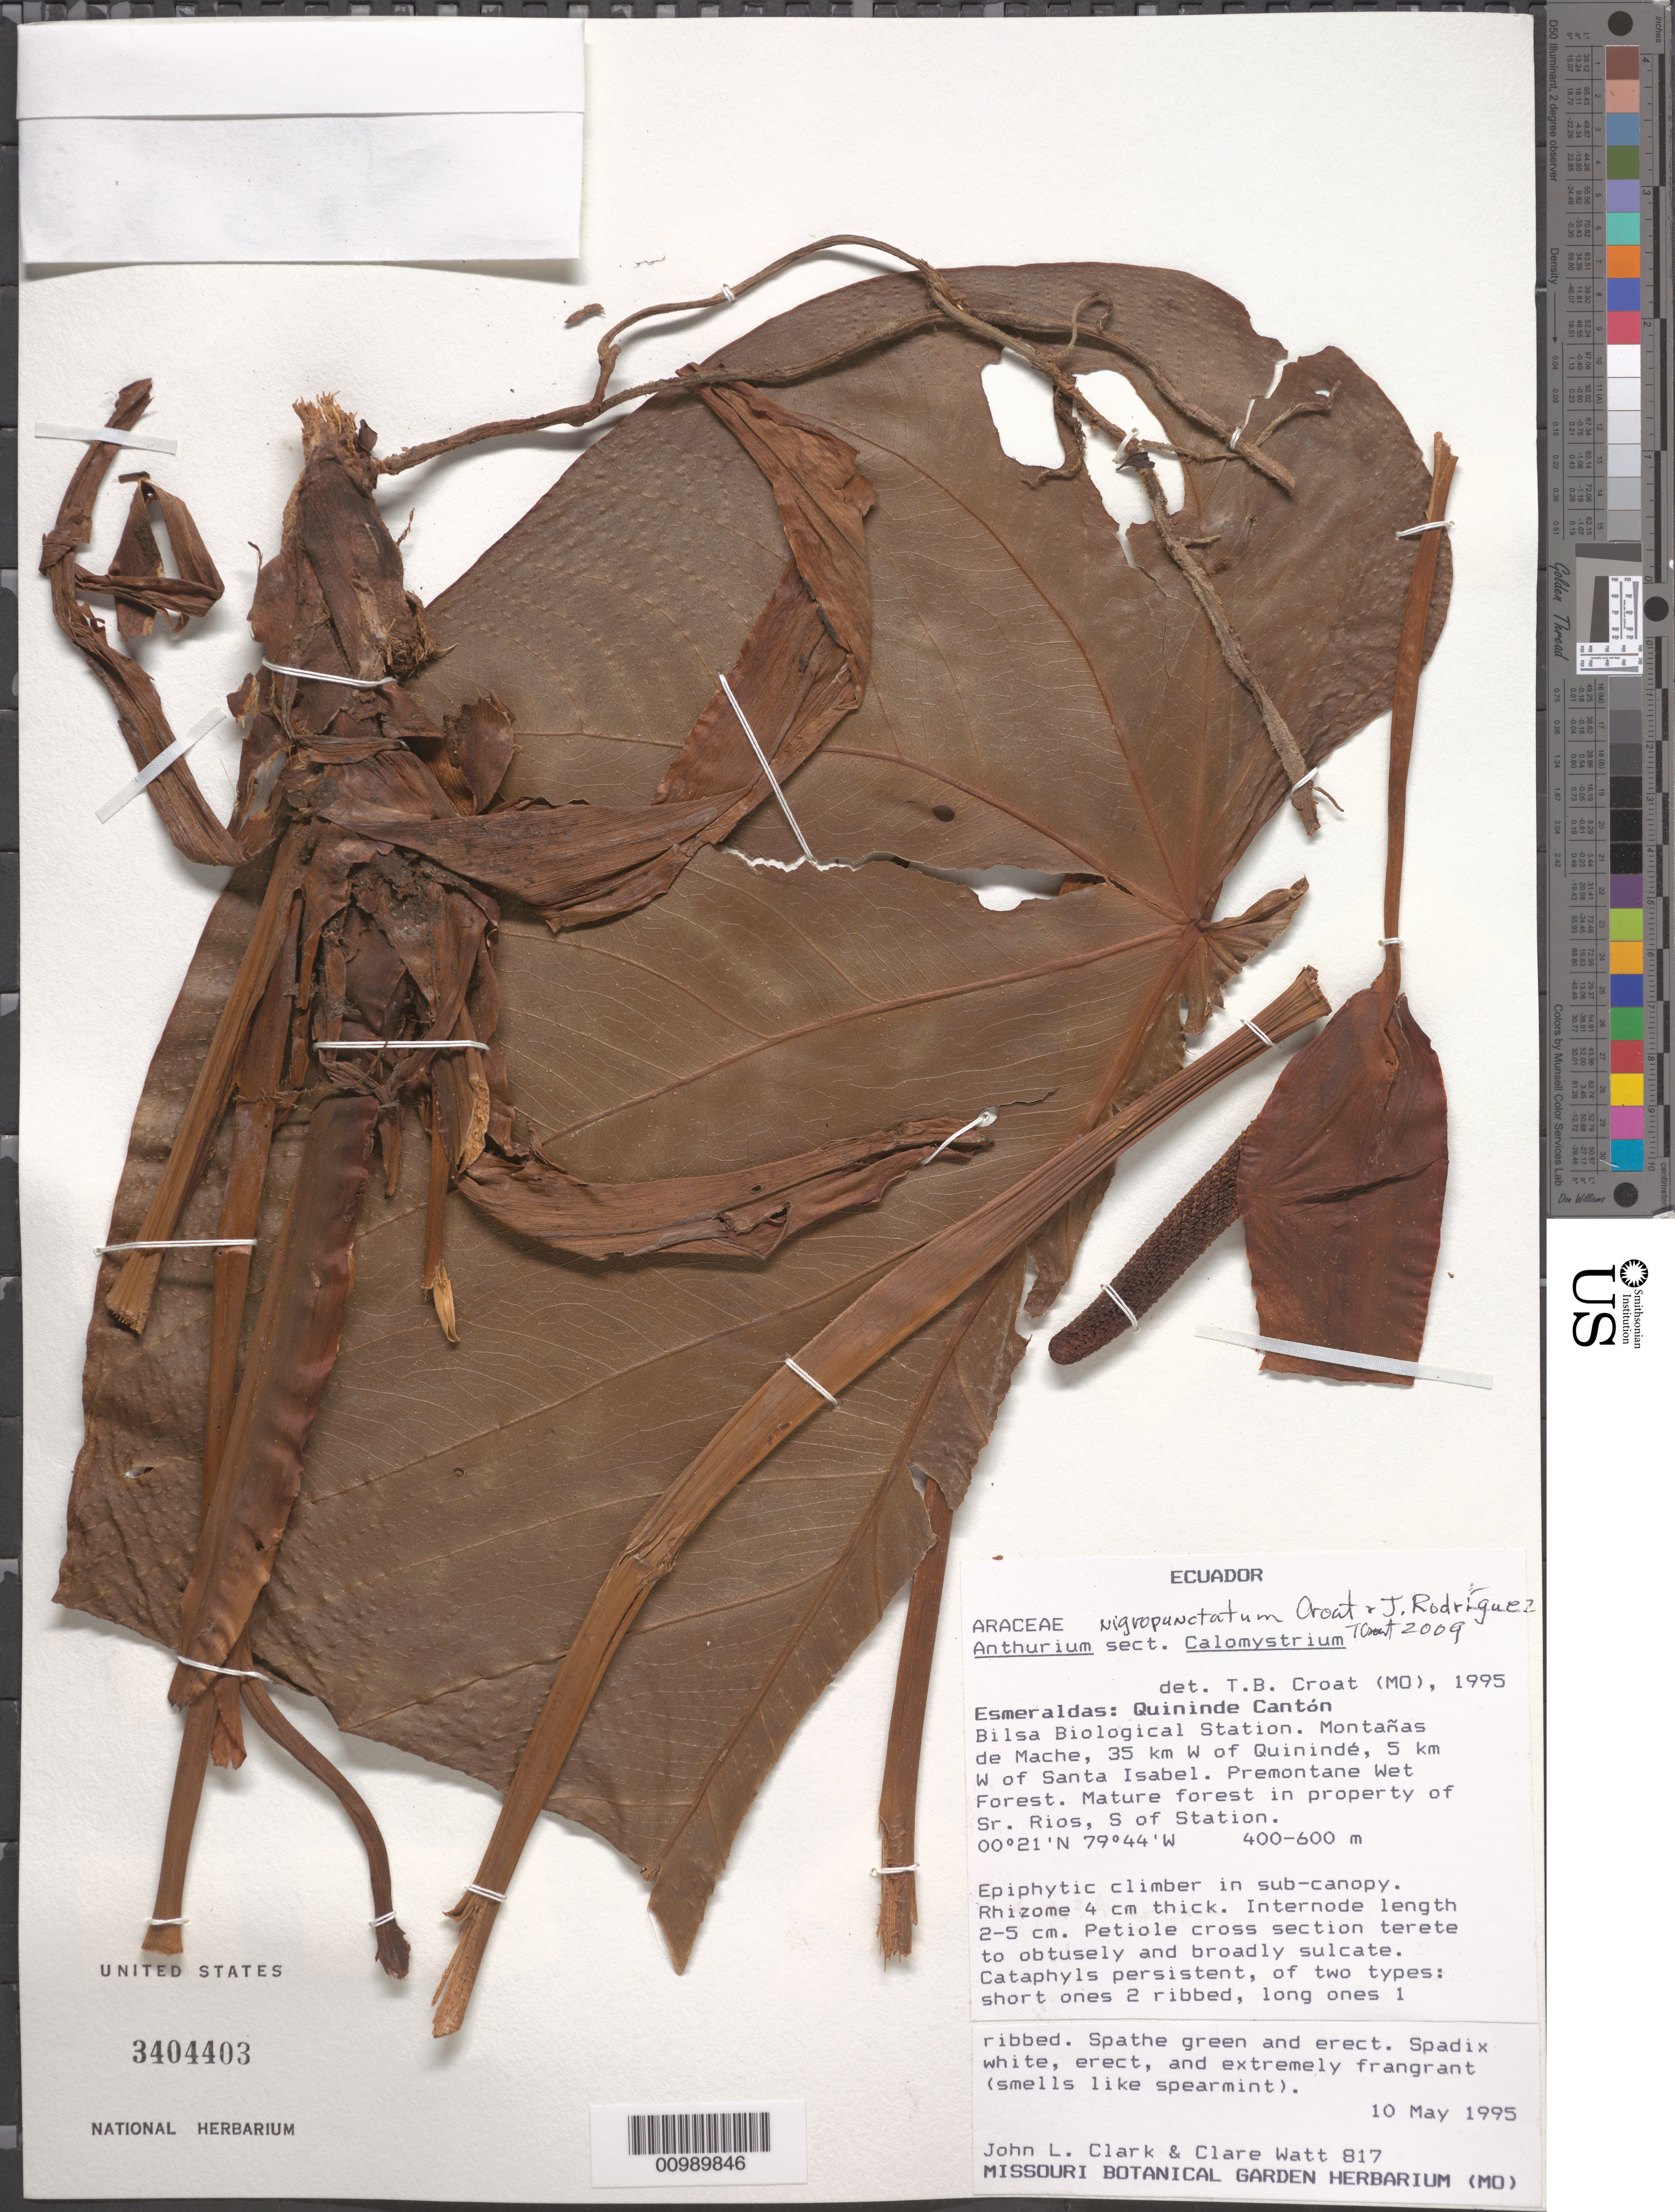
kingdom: Plantae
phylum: Tracheophyta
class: Liliopsida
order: Alismatales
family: Araceae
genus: Anthurium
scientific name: Anthurium nigropunctatum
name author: Croat & J. Rodr.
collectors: J. L. Clark & C. Watt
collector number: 817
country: Ecuador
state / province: Esmeraldas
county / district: Quinindé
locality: Bilsa Biological Station, montanas de Mache, W of Quininda, W of Santa Isabel, property of Sr. Rios, S of Station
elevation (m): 400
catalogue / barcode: US 3404403